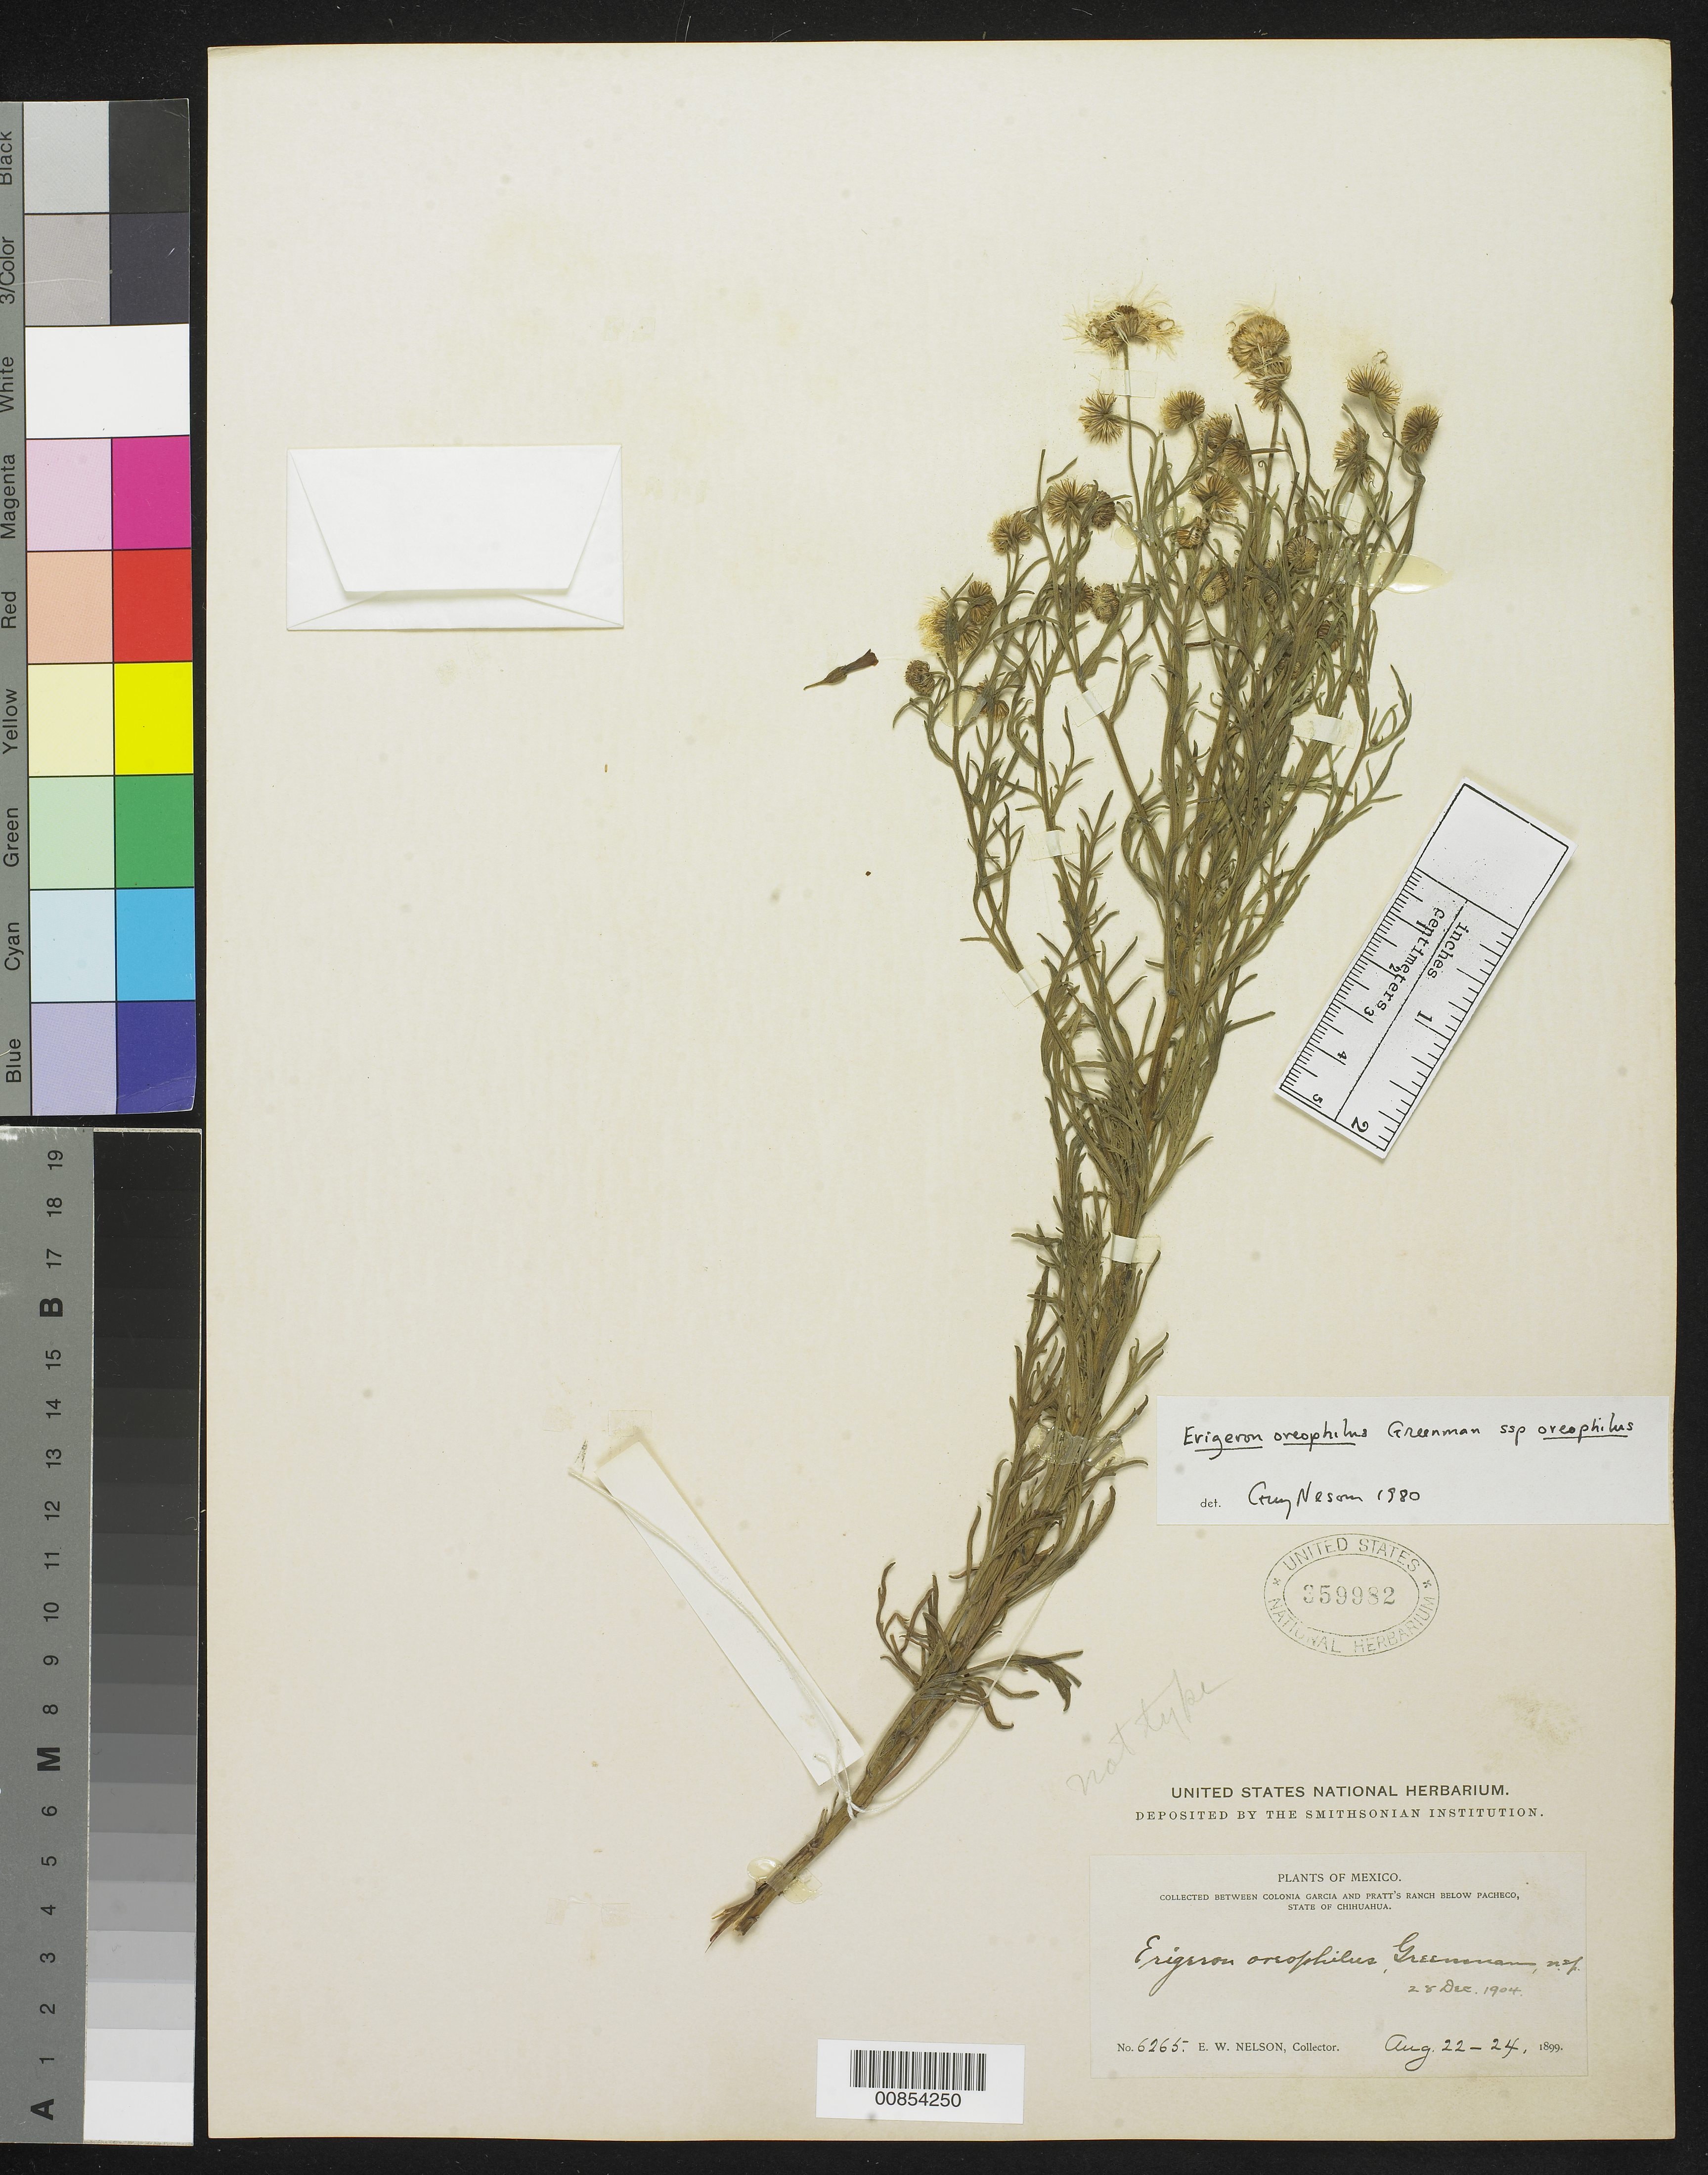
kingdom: Plantae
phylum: Tracheophyta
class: Magnoliopsida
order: Asterales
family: Asteraceae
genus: Erigeron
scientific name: Erigeron oreophilus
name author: Greenm.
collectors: E. W. Nelson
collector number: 6265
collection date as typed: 22 Aug 1899 to 24 Aug 1899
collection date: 1899-08-22/1899-08-24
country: Mexico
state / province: Chihuahua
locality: Between Colonia García and Pratt's Ranch below Pacheco, Chihuahua.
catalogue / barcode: US 359982